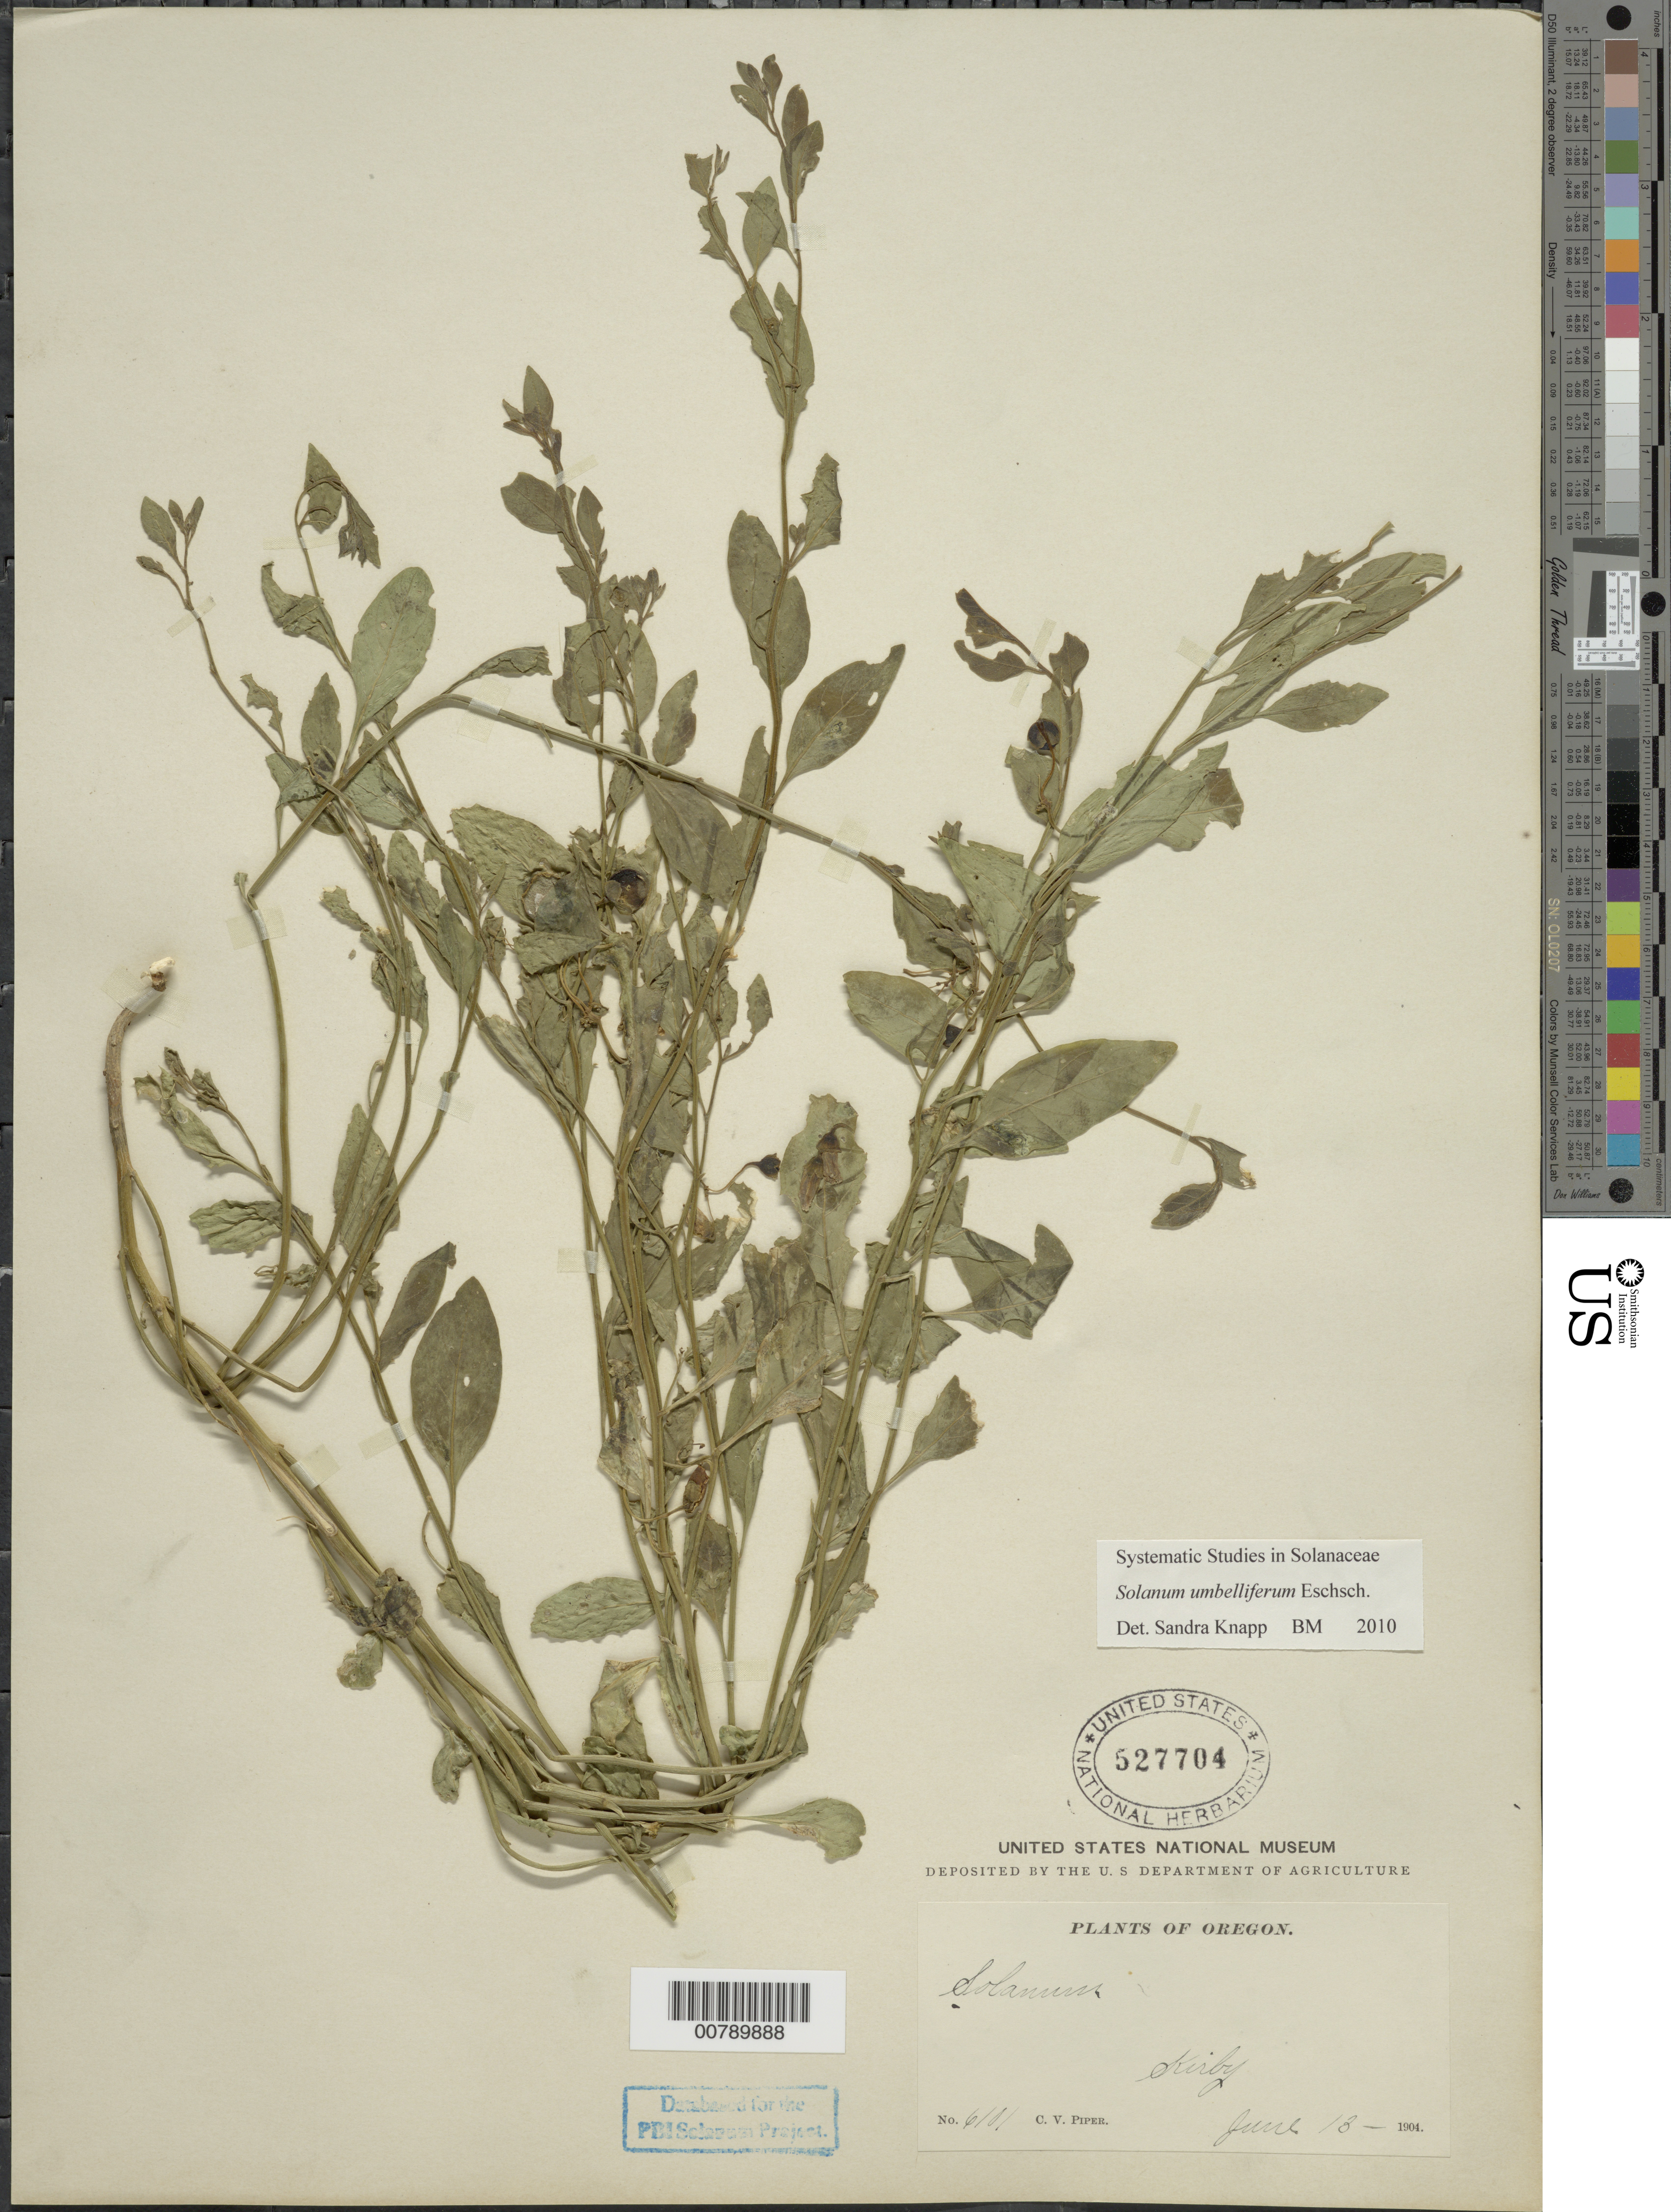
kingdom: Plantae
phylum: Tracheophyta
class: Magnoliopsida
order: Solanales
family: Solanaceae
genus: Solanum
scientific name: Solanum umbelliferum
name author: Eschsch.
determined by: Knapp, S. D.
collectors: C. V. Piper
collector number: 6101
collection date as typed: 13 Jun 1904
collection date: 1904-06-13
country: United States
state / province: Oregon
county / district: Josephine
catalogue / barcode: US 527704